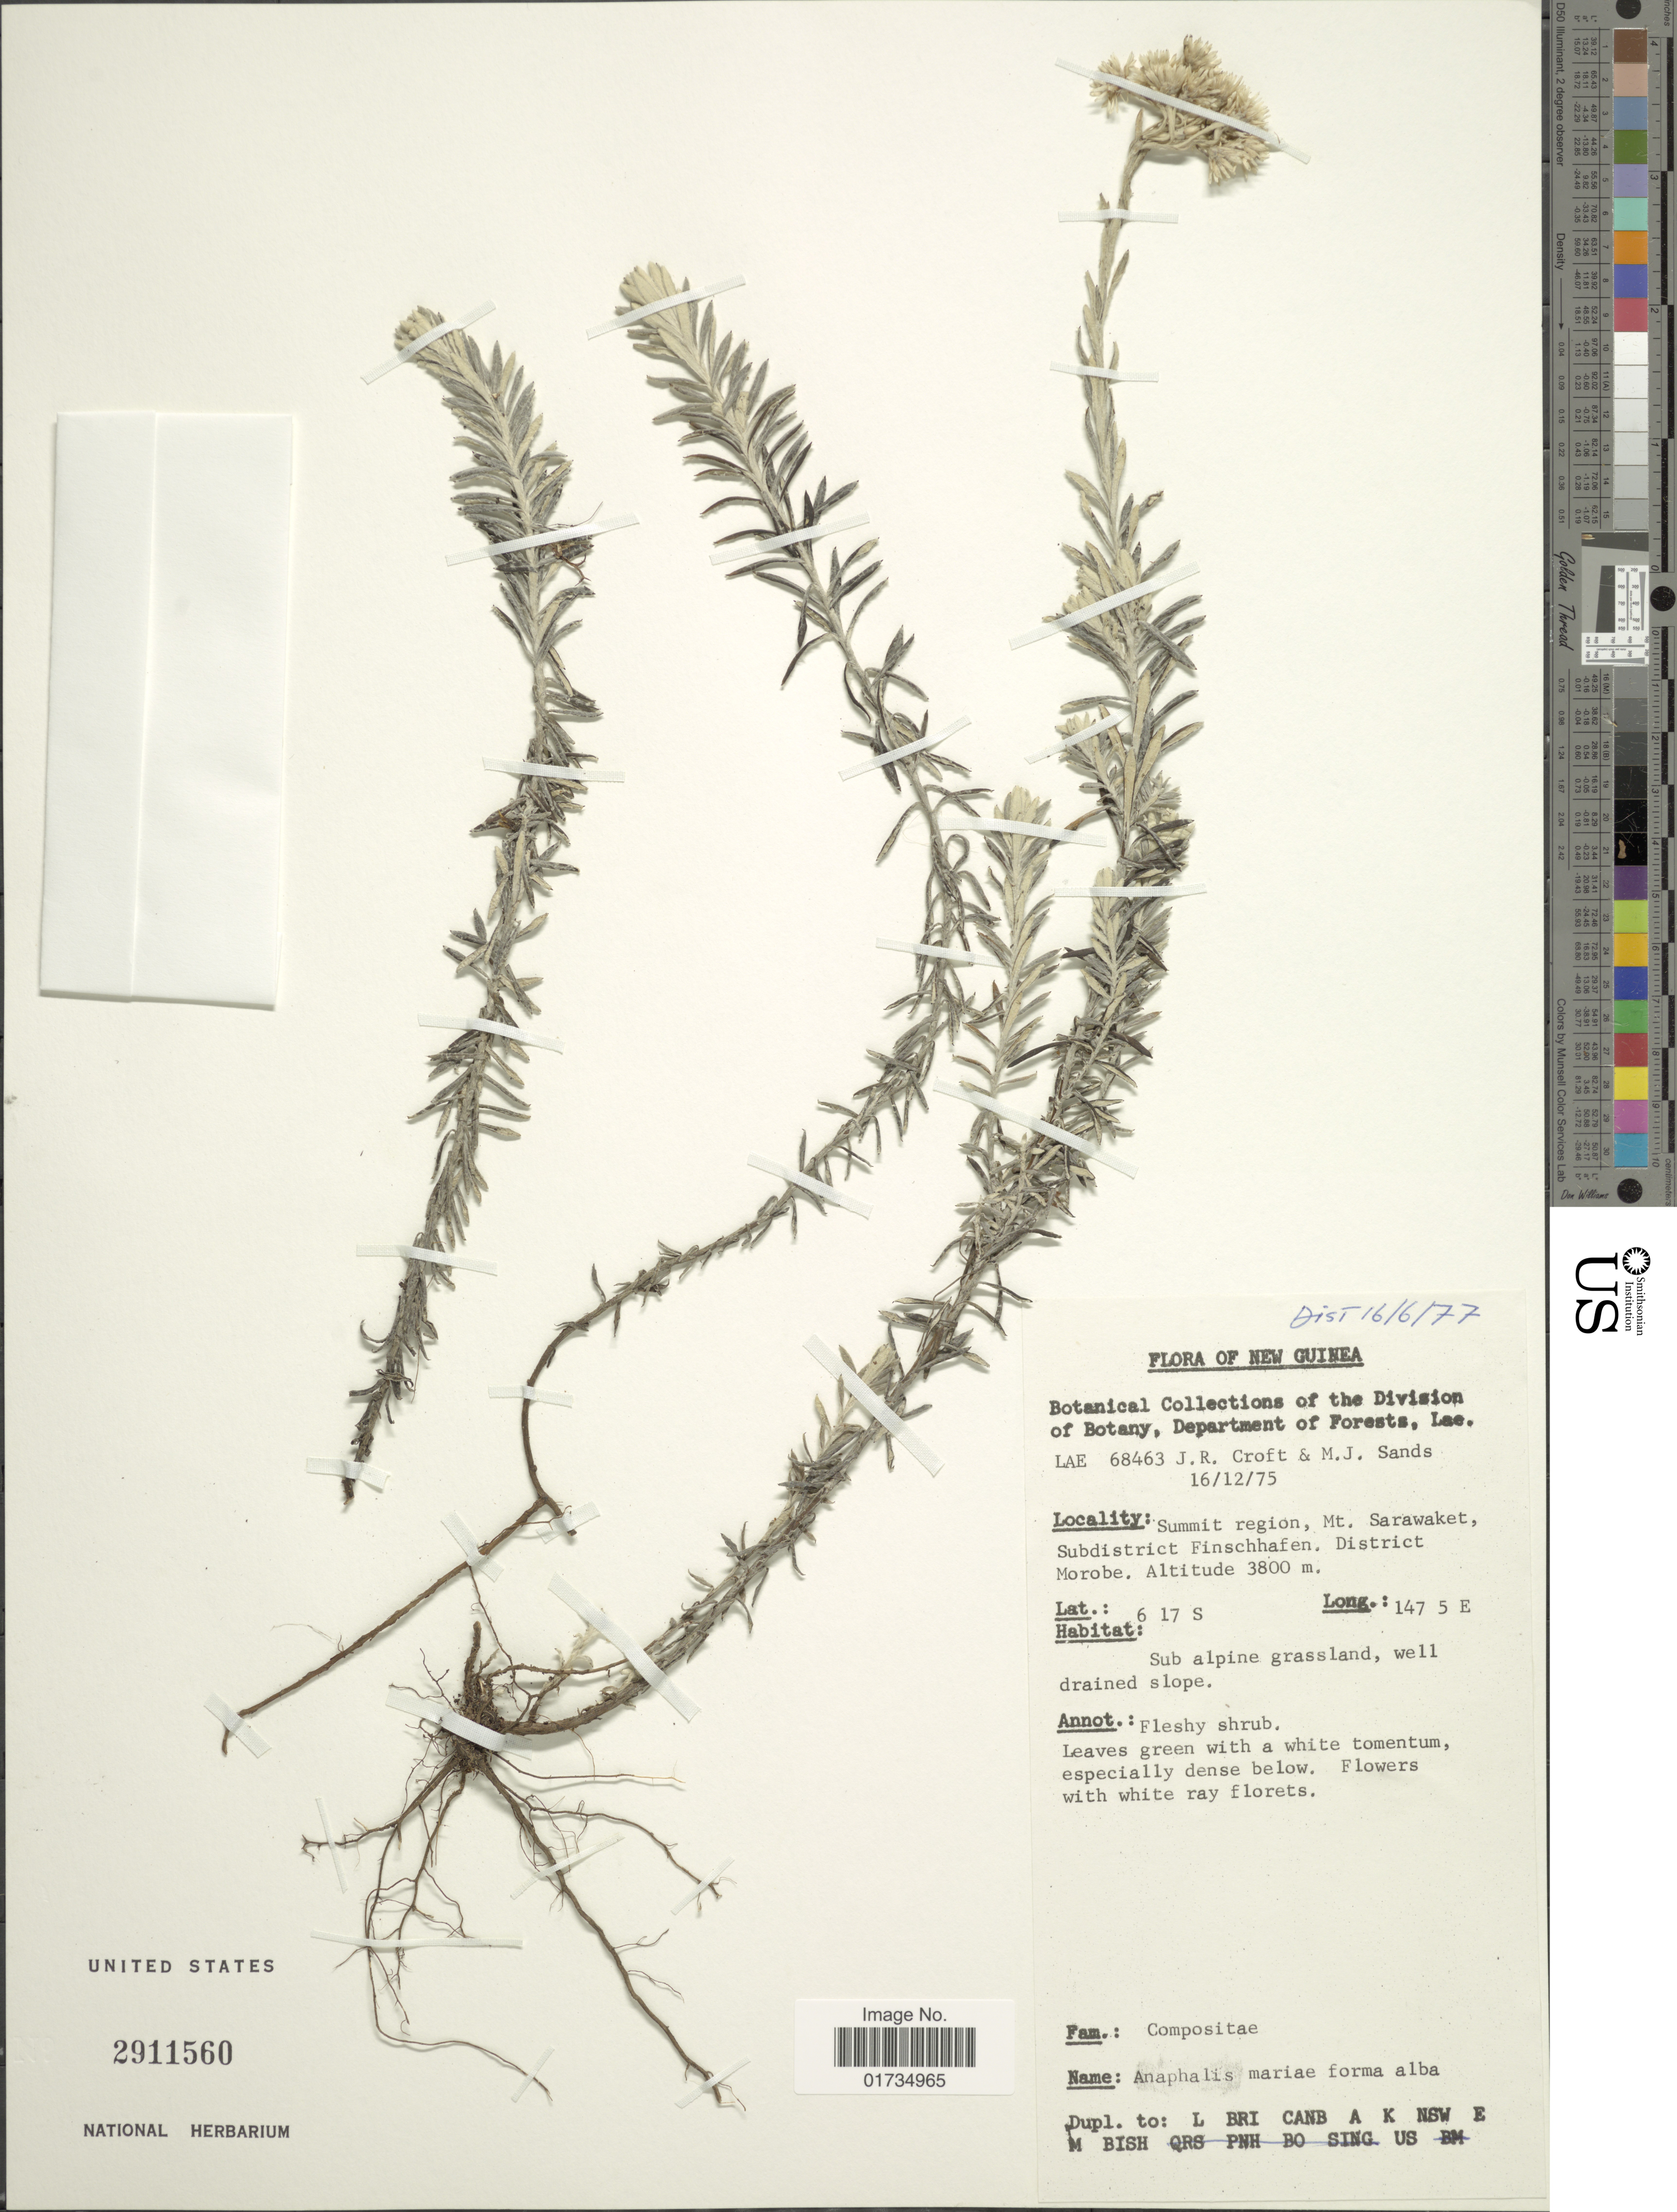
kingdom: Plantae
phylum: Tracheophyta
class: Magnoliopsida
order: Asterales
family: Asteraceae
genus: Anaphalis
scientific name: Anaphalis mariae f. alba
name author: J. Kost.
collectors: J. R. Croft & M. Sands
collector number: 68463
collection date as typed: Transcribed d/m/y: 16/12/75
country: Papua New Guinea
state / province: Morobe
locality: New Guinea. Summit region, Mt. Sarawaket, Subdistrict Finschhafen, District Morobe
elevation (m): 3800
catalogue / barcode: US 2911560